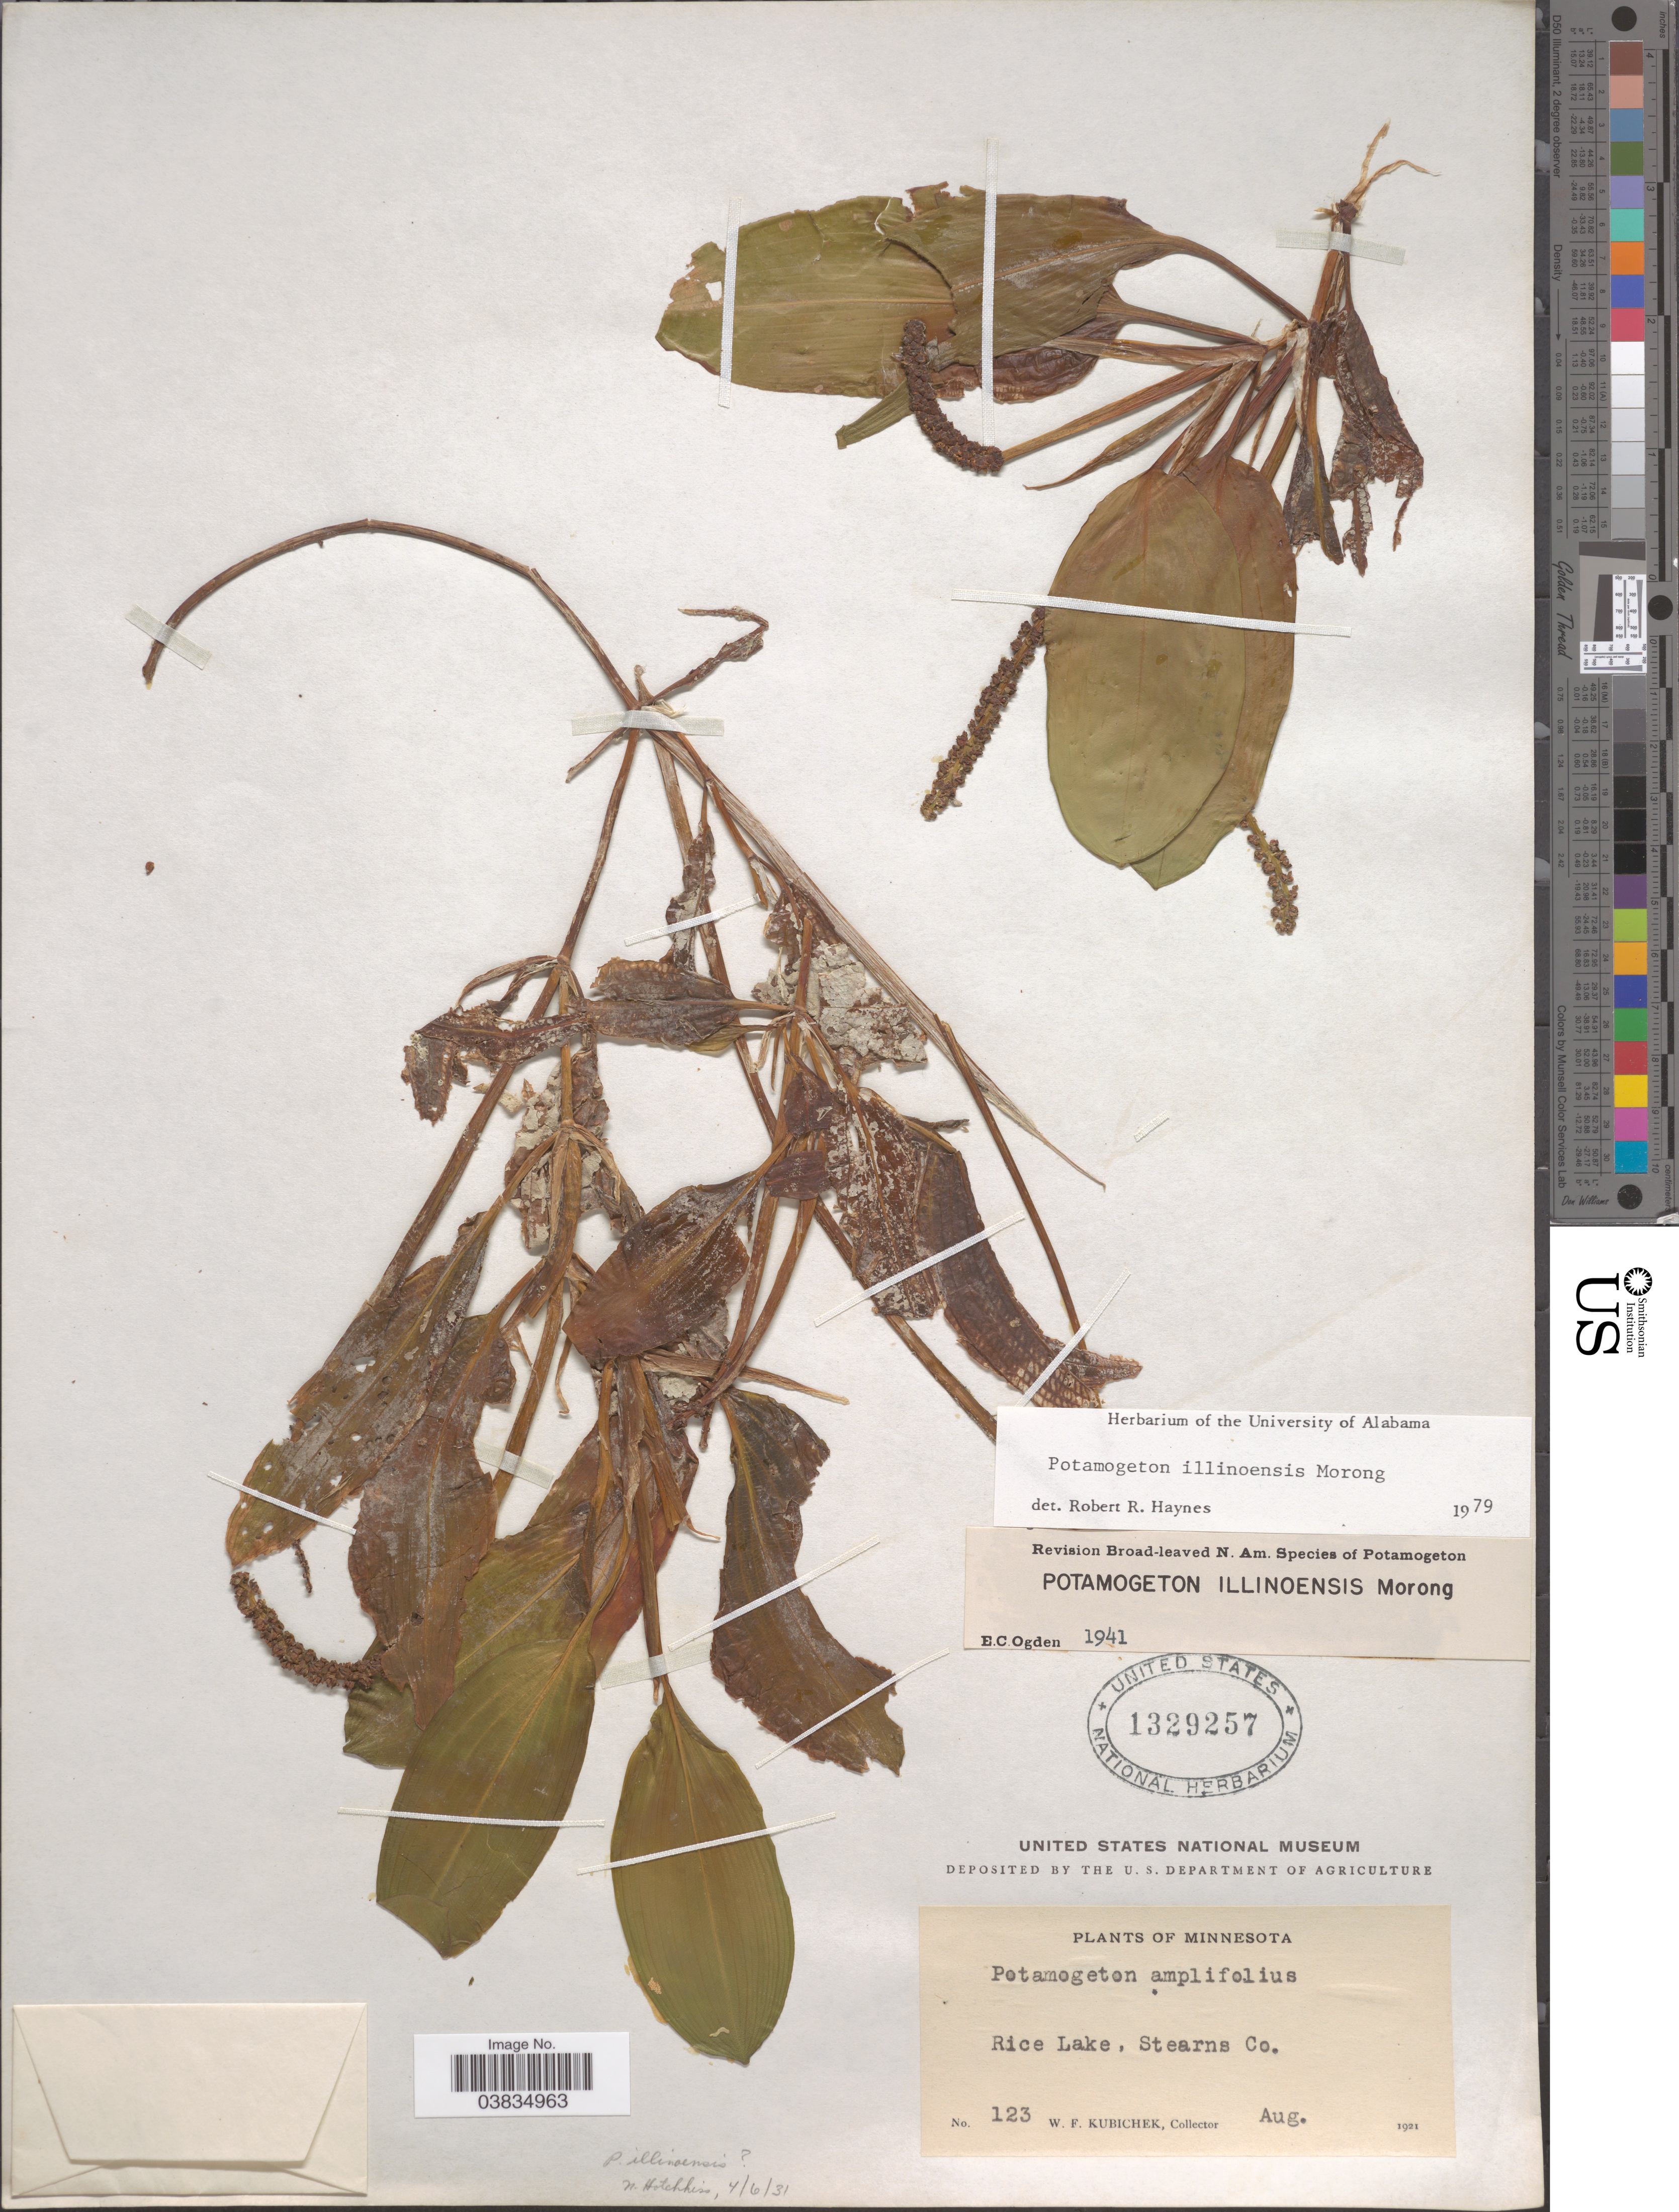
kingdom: Plantae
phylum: Tracheophyta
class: Liliopsida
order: Alismatales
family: Potamogetonaceae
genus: Potamogeton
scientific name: Potamogeton illinoensis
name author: Morong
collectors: W. Kubichek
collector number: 123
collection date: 1921-08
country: United States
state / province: Minnesota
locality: Rice Lake, Stearns Co.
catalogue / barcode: US 1329257